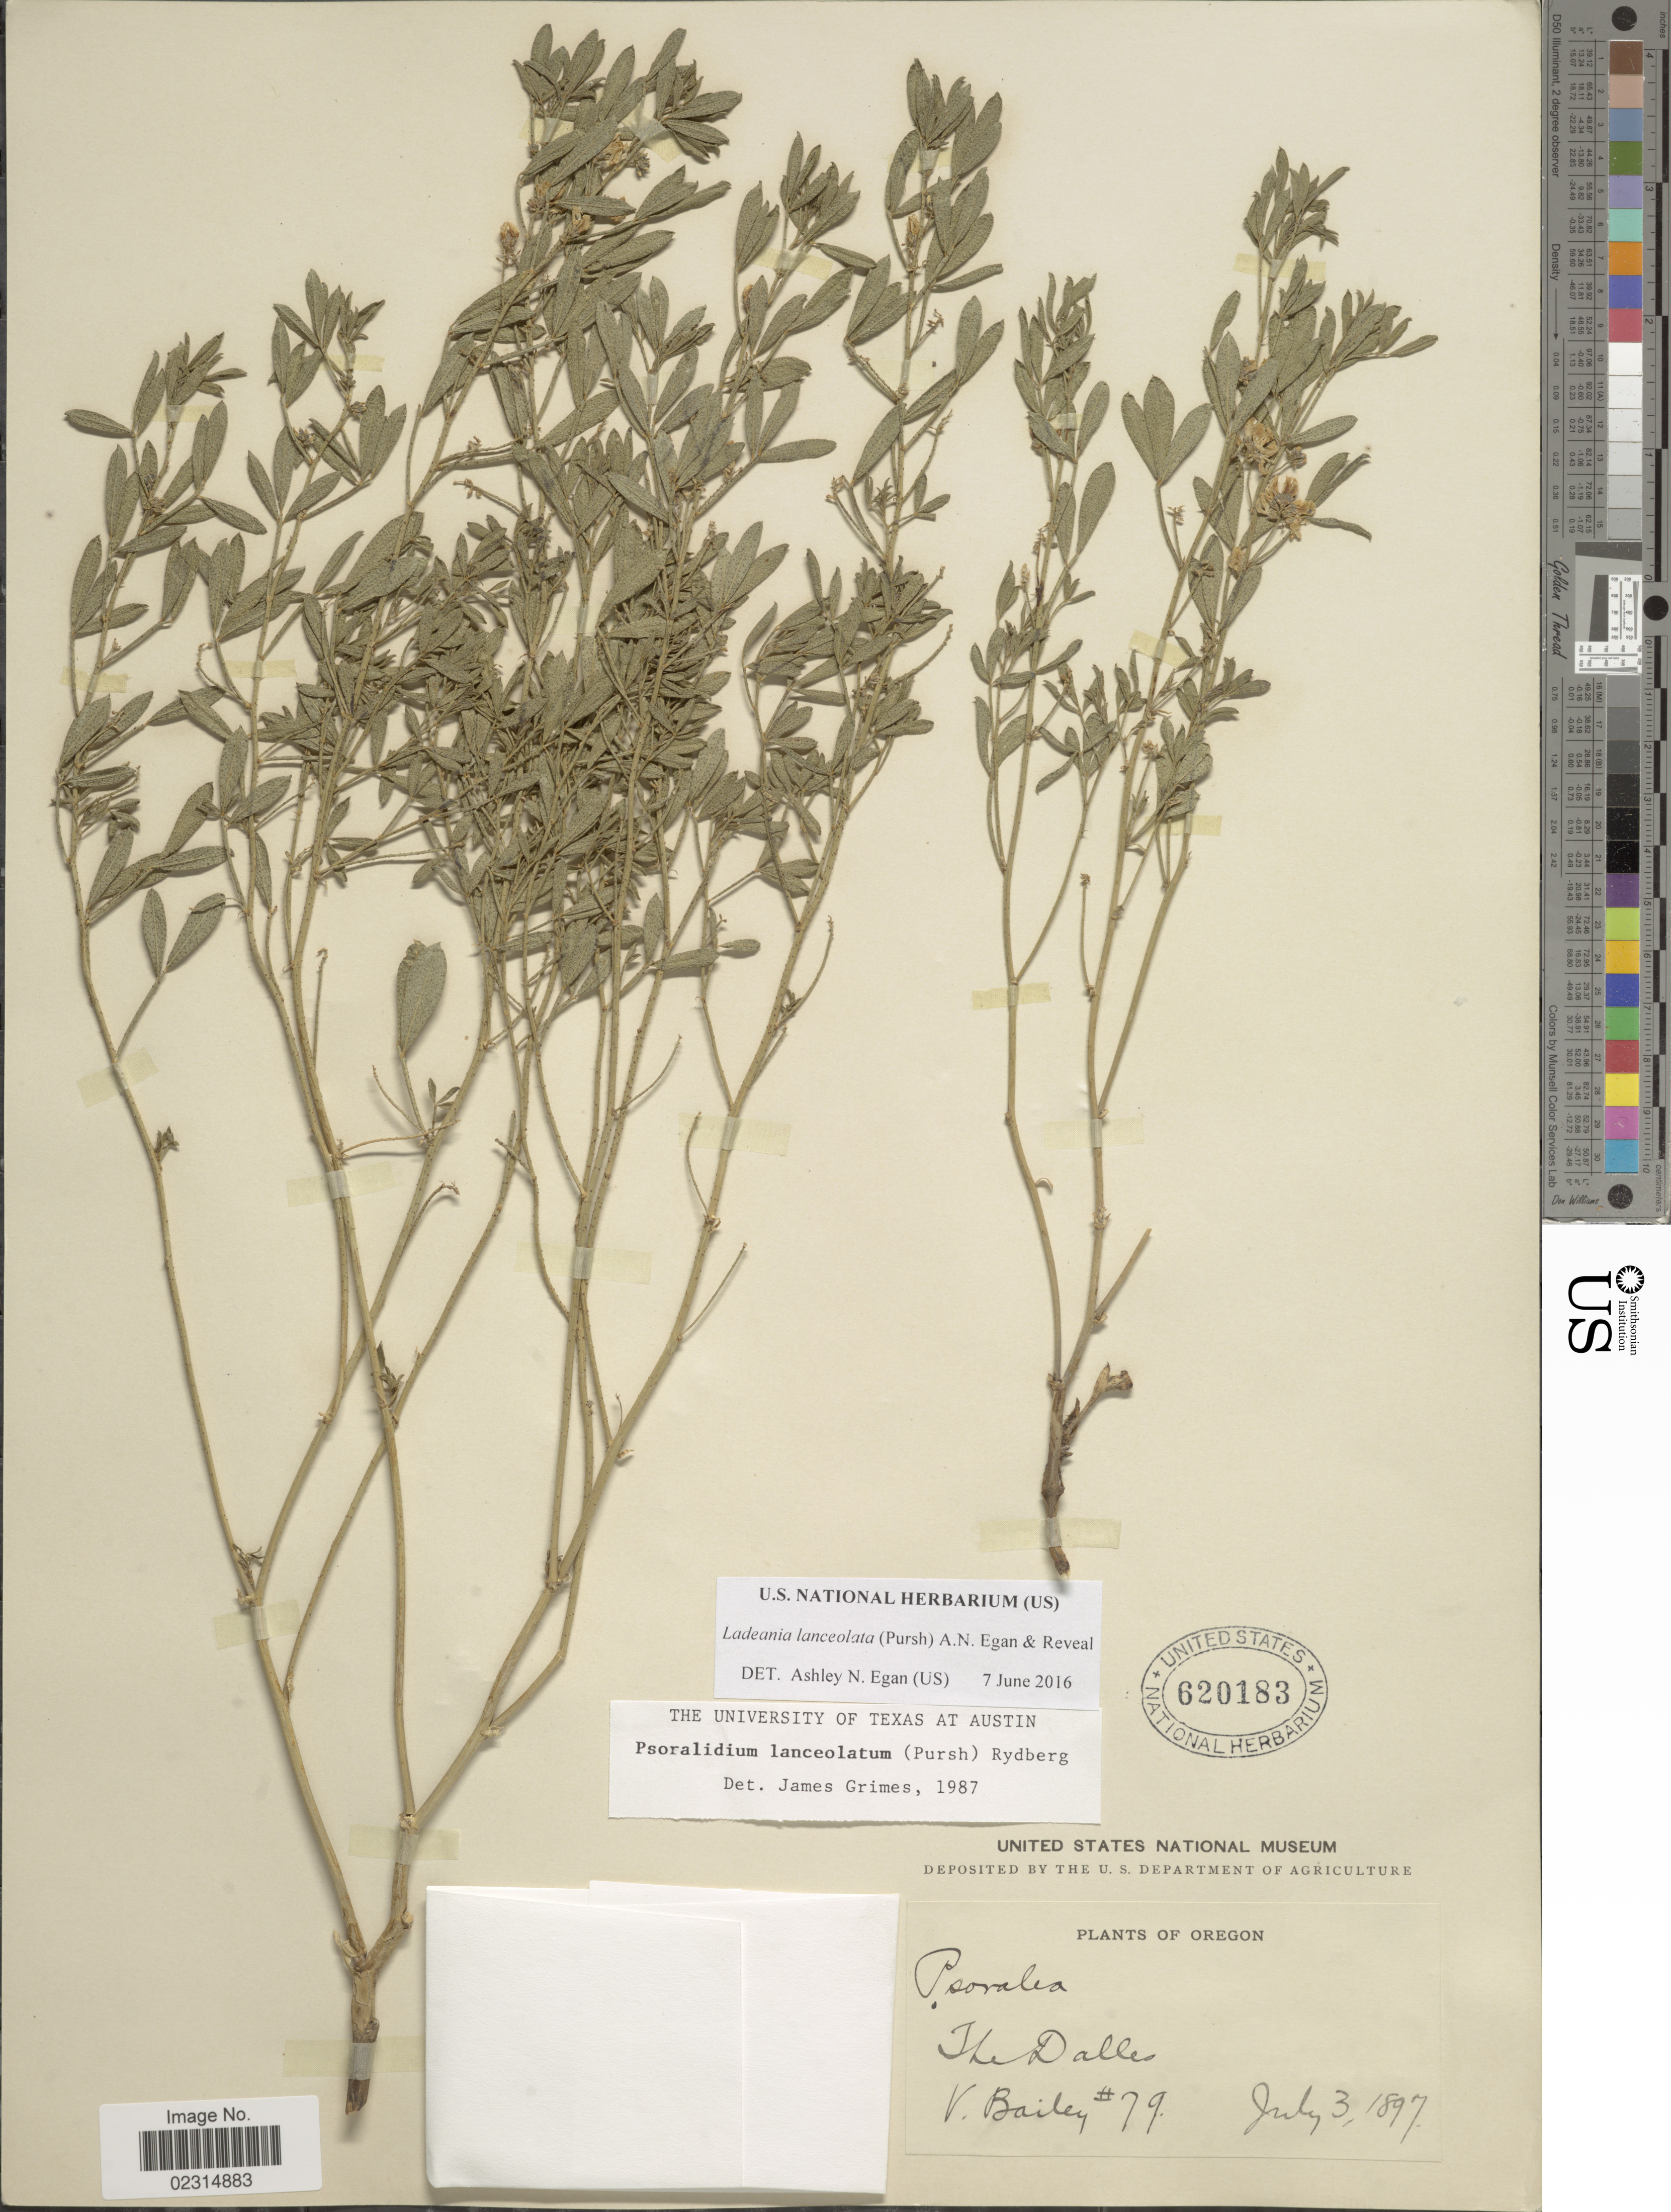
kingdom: Plantae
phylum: Tracheophyta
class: Magnoliopsida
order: Fabales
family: Fabaceae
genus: Ladeania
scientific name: Ladeania lanceolata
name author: (Pursh) A.N. Egan & Reveal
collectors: V. L. Bailey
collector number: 79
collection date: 1897-07-03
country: United States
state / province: Oregon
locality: The Dallas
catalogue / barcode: US 620183